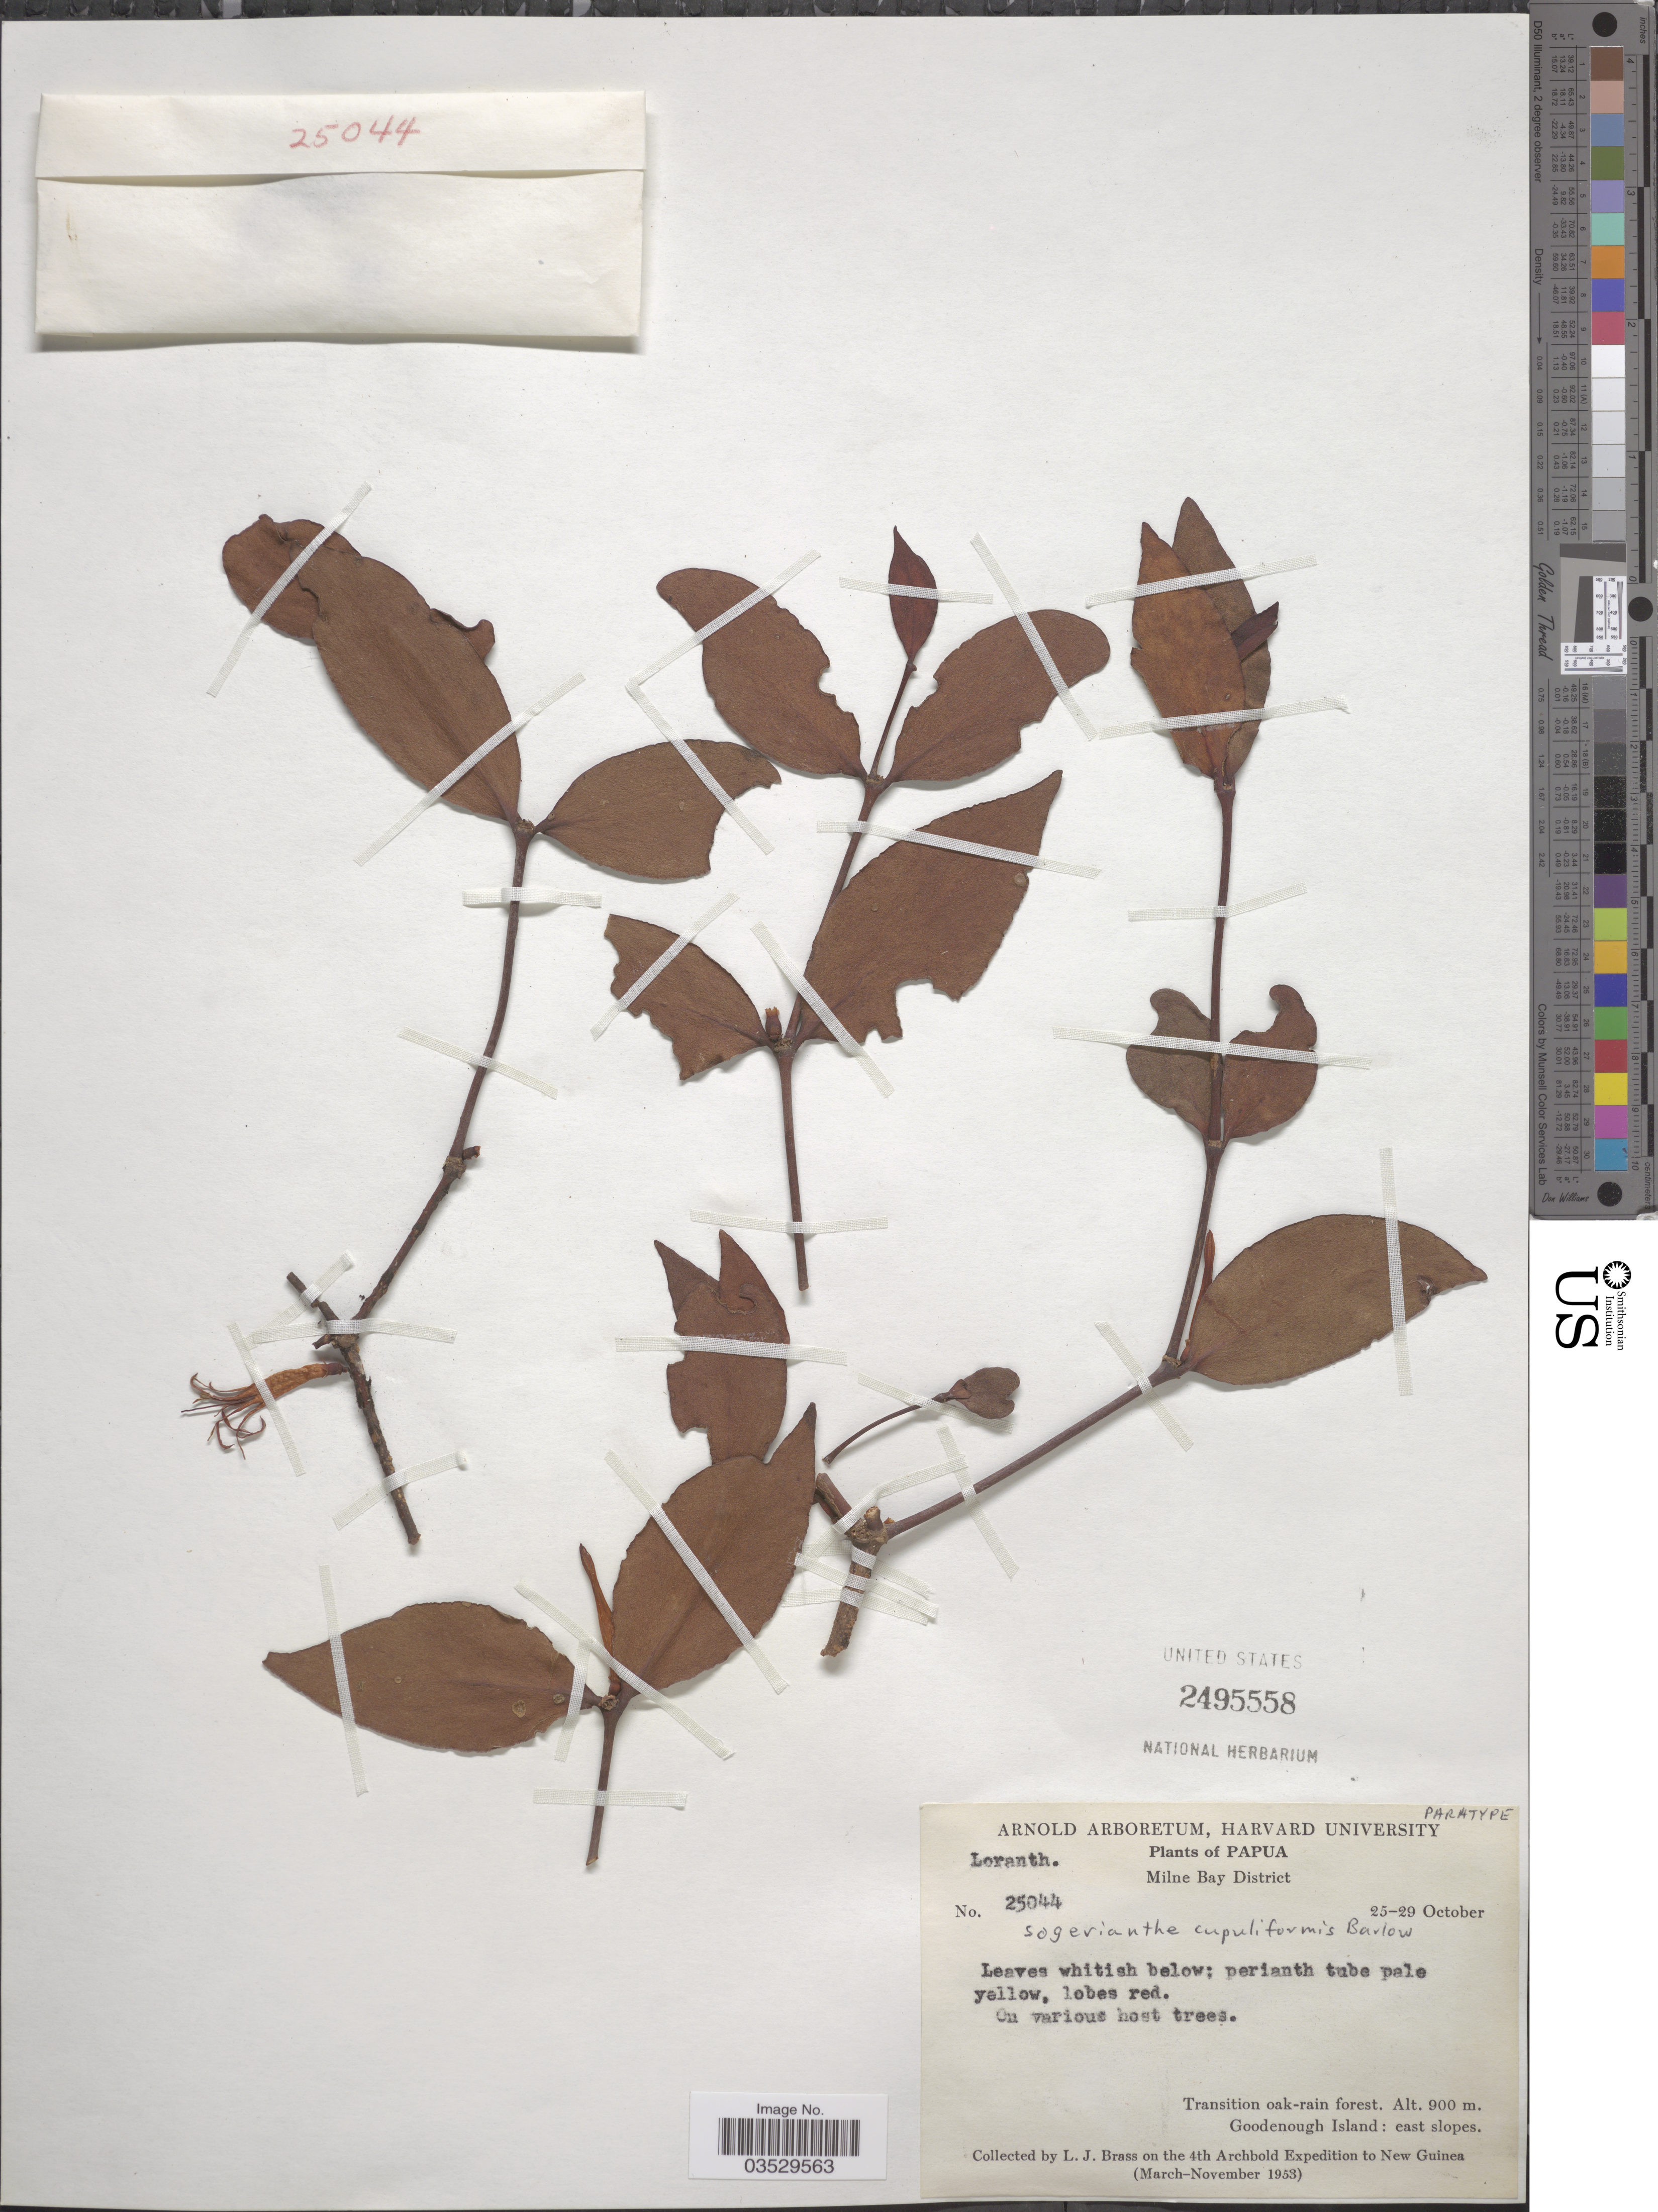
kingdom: Plantae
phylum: Tracheophyta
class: Magnoliopsida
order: Santalales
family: Loranthaceae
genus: Sogerianthe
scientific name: Sogerianthe cupuliformis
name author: Barlow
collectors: L. J. Brass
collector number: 25044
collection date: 1953-10-25/1953-10-29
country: Papua New Guinea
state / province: Milne Bay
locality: Papua. Milne Bay District. Goodenough Island. New Guinea.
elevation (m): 900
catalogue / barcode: US 2495558